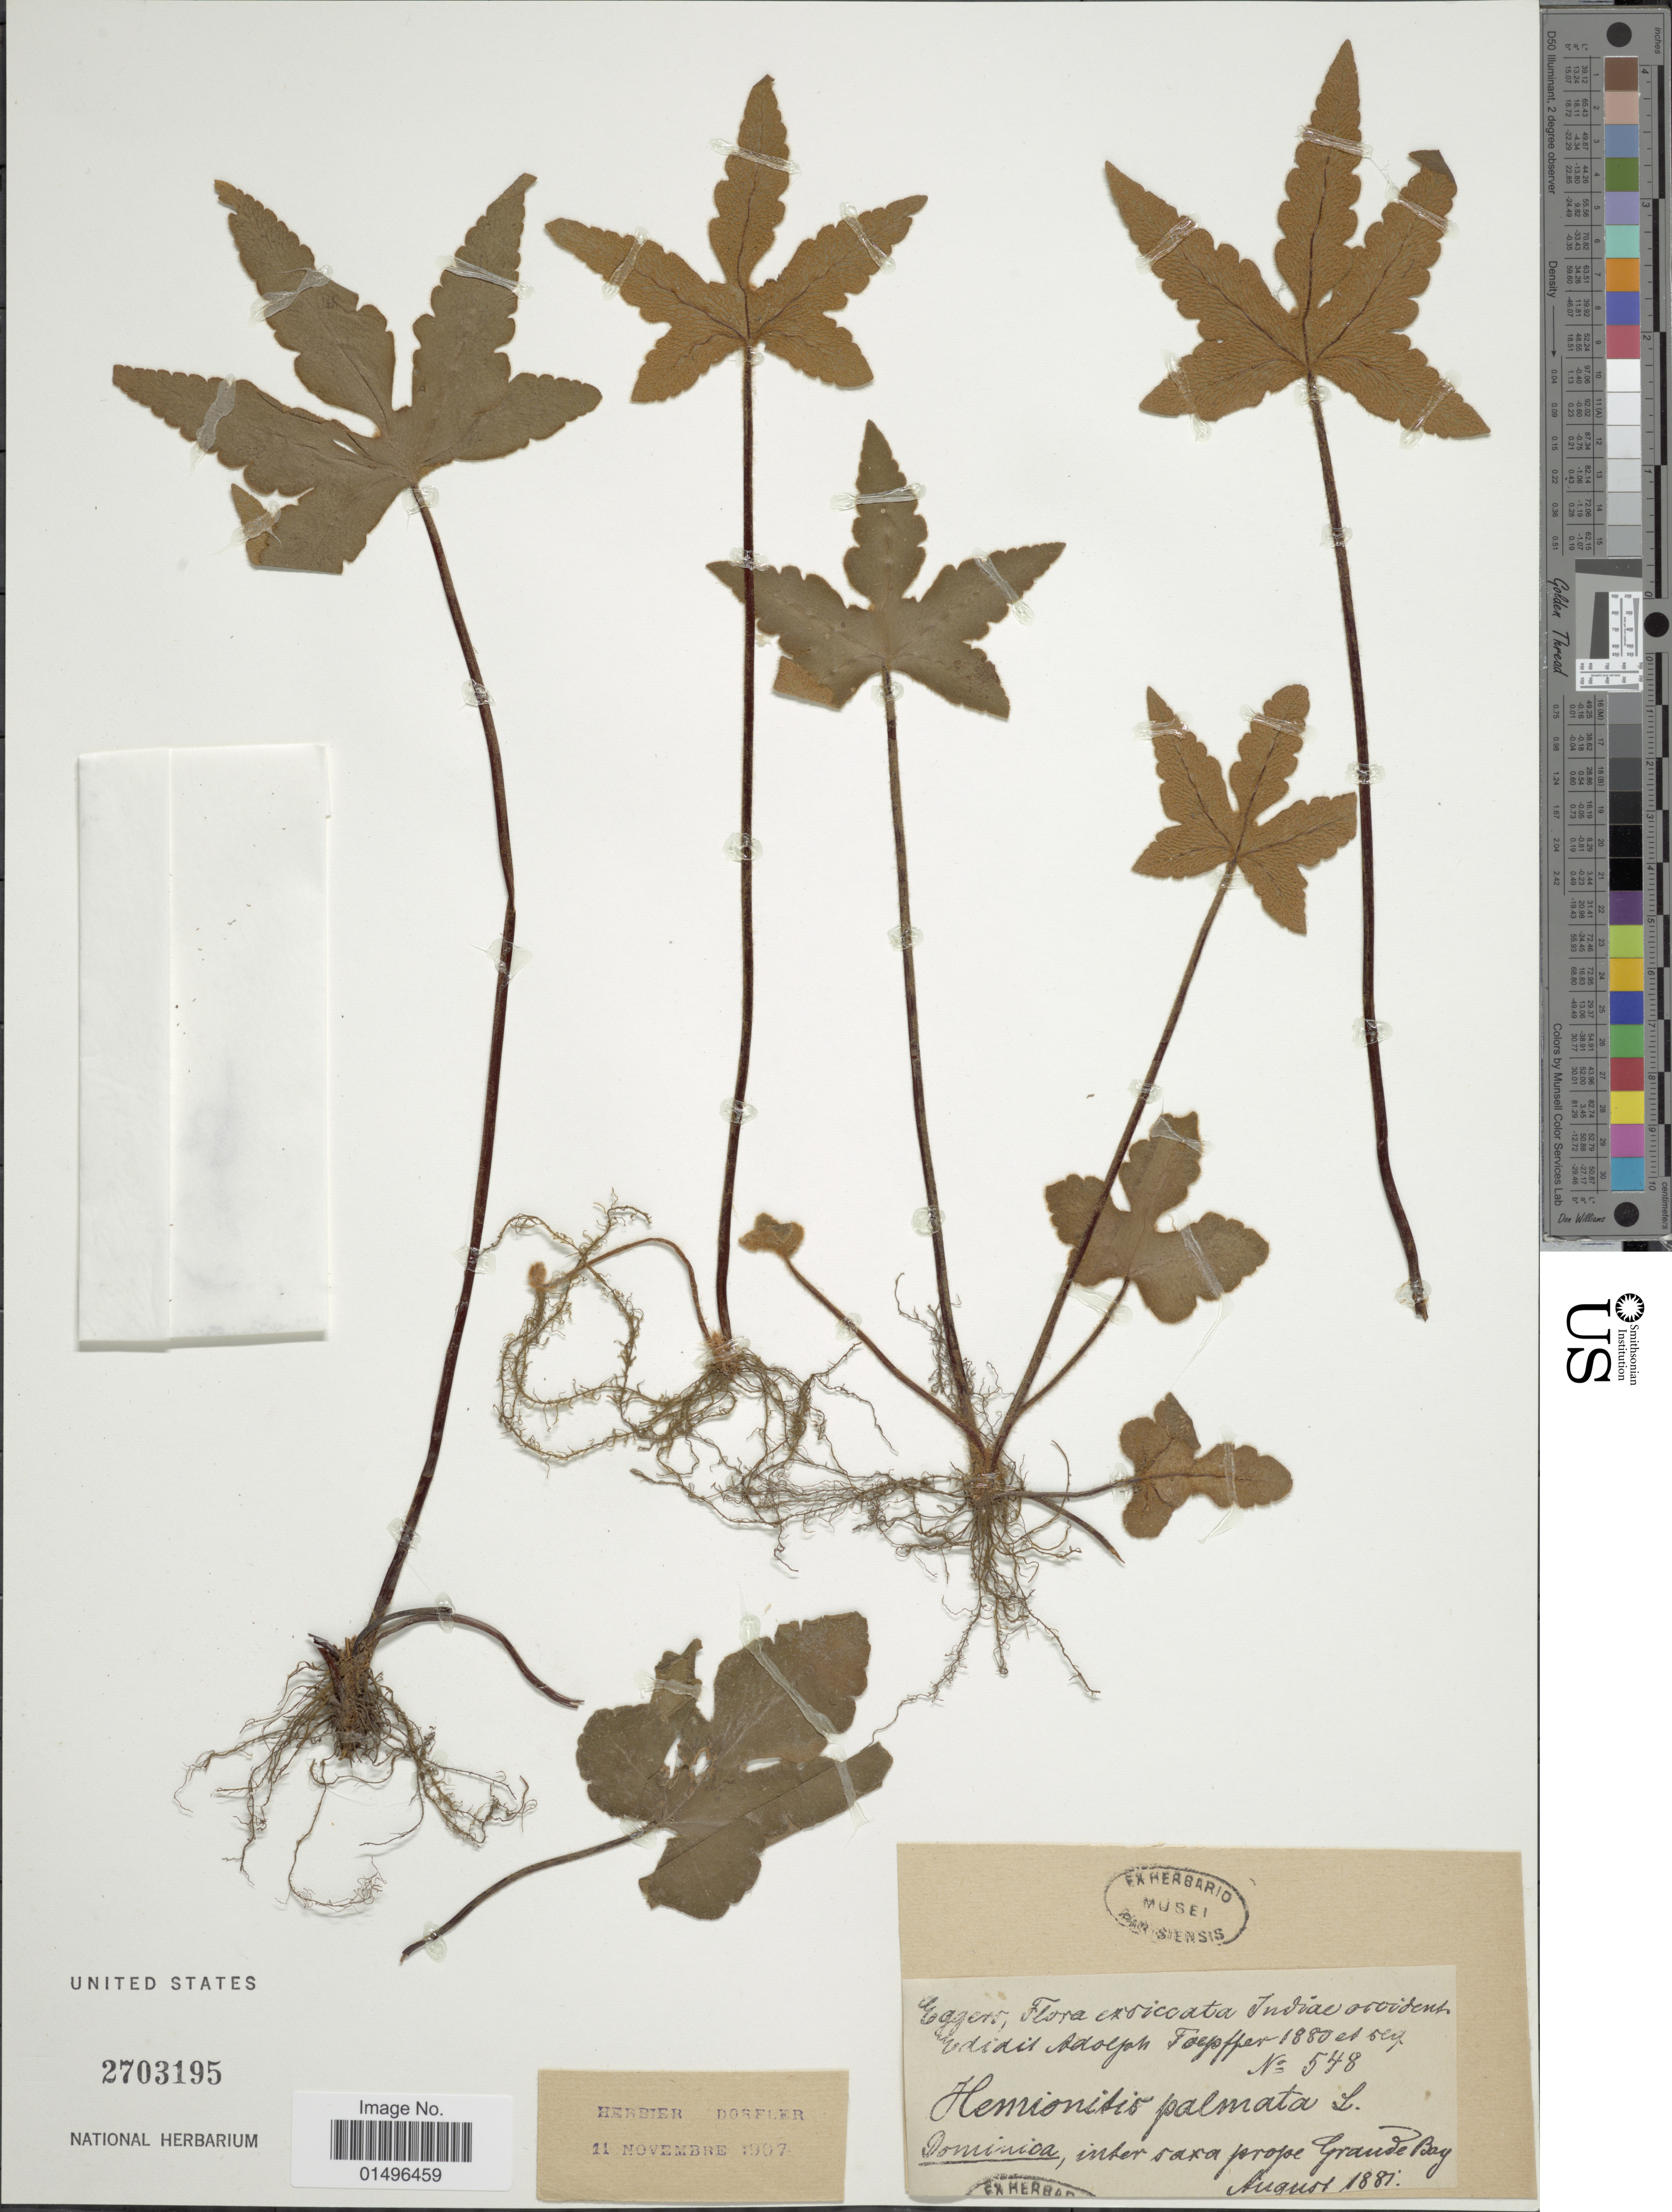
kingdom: Plantae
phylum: Tracheophyta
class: Polypodiopsida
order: Polypodiales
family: Pteridaceae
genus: Hemionitis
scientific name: Hemionitis palmata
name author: L.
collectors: -. Eggers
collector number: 548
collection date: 1881-08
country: Dominica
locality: Dominca, inter raxa prope Grande Bay.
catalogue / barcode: US 2703195